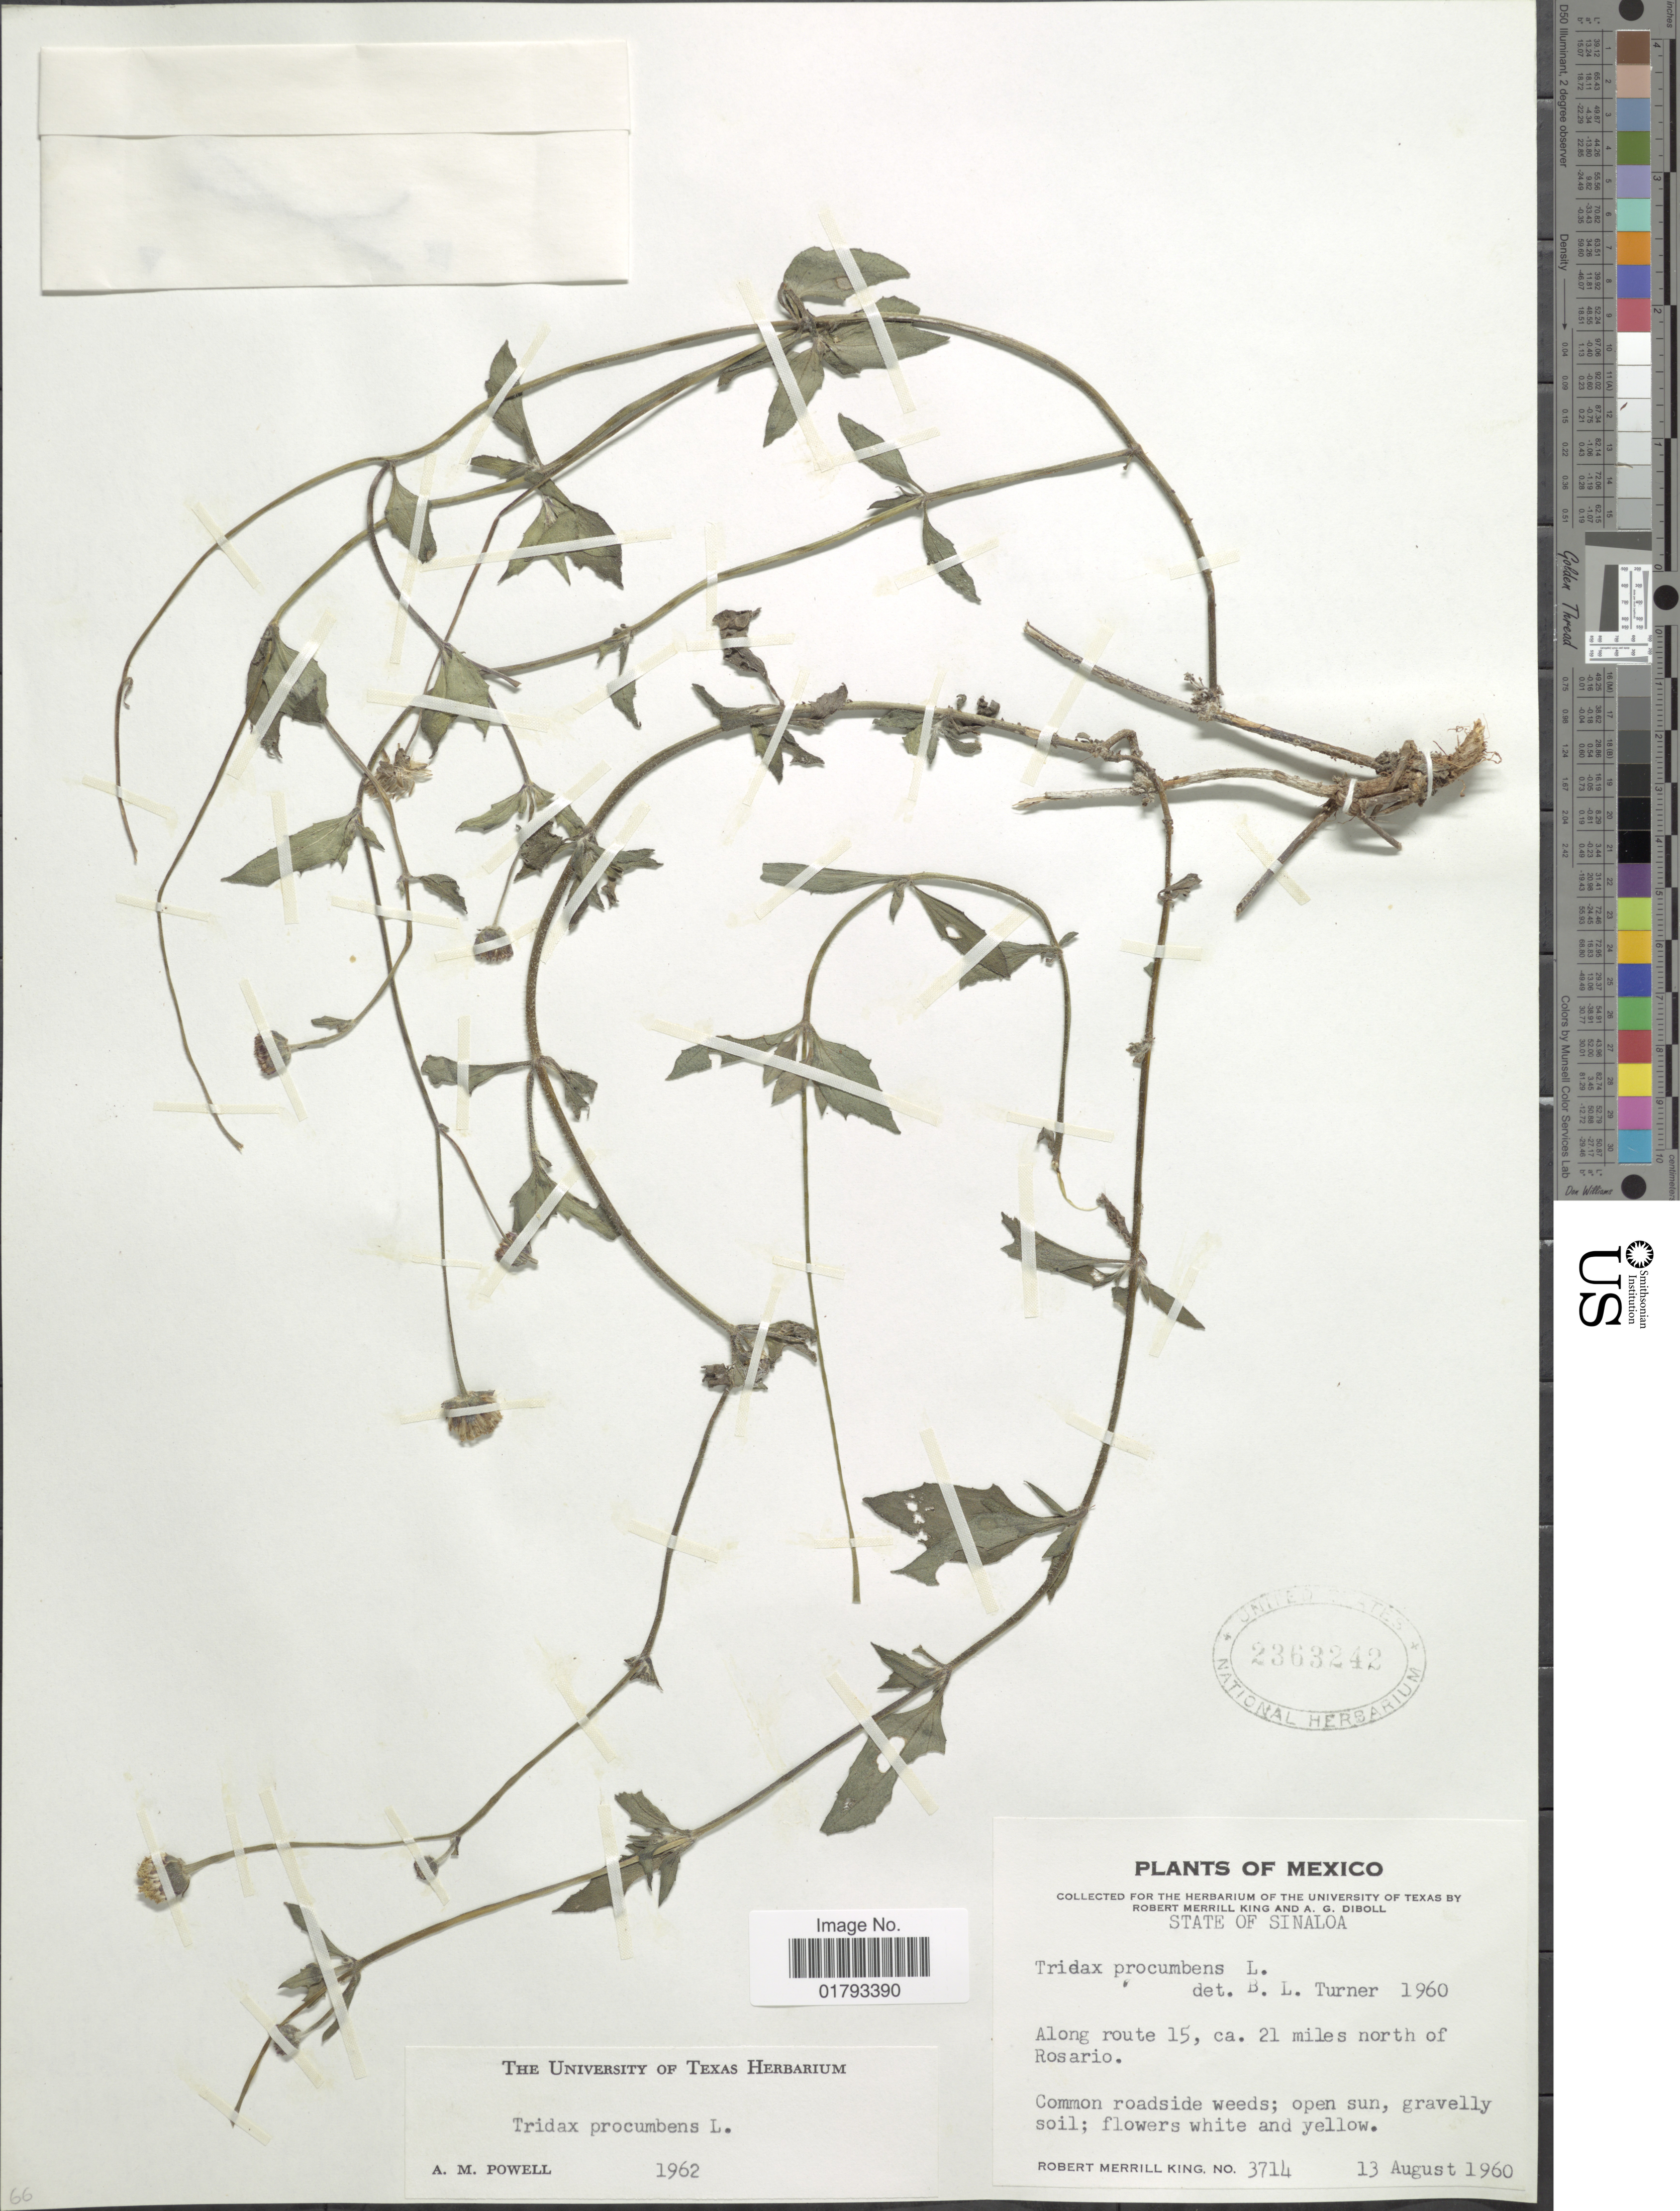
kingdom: Plantae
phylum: Tracheophyta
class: Magnoliopsida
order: Asterales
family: Asteraceae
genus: Tridax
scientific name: Tridax procumbens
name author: L.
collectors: R. M. King & A. Diboll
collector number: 3714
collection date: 1960-08-13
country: Mexico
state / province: Sinaloa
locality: Along route 15, ca 21 miles north of Rosario.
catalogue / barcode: US 2363242